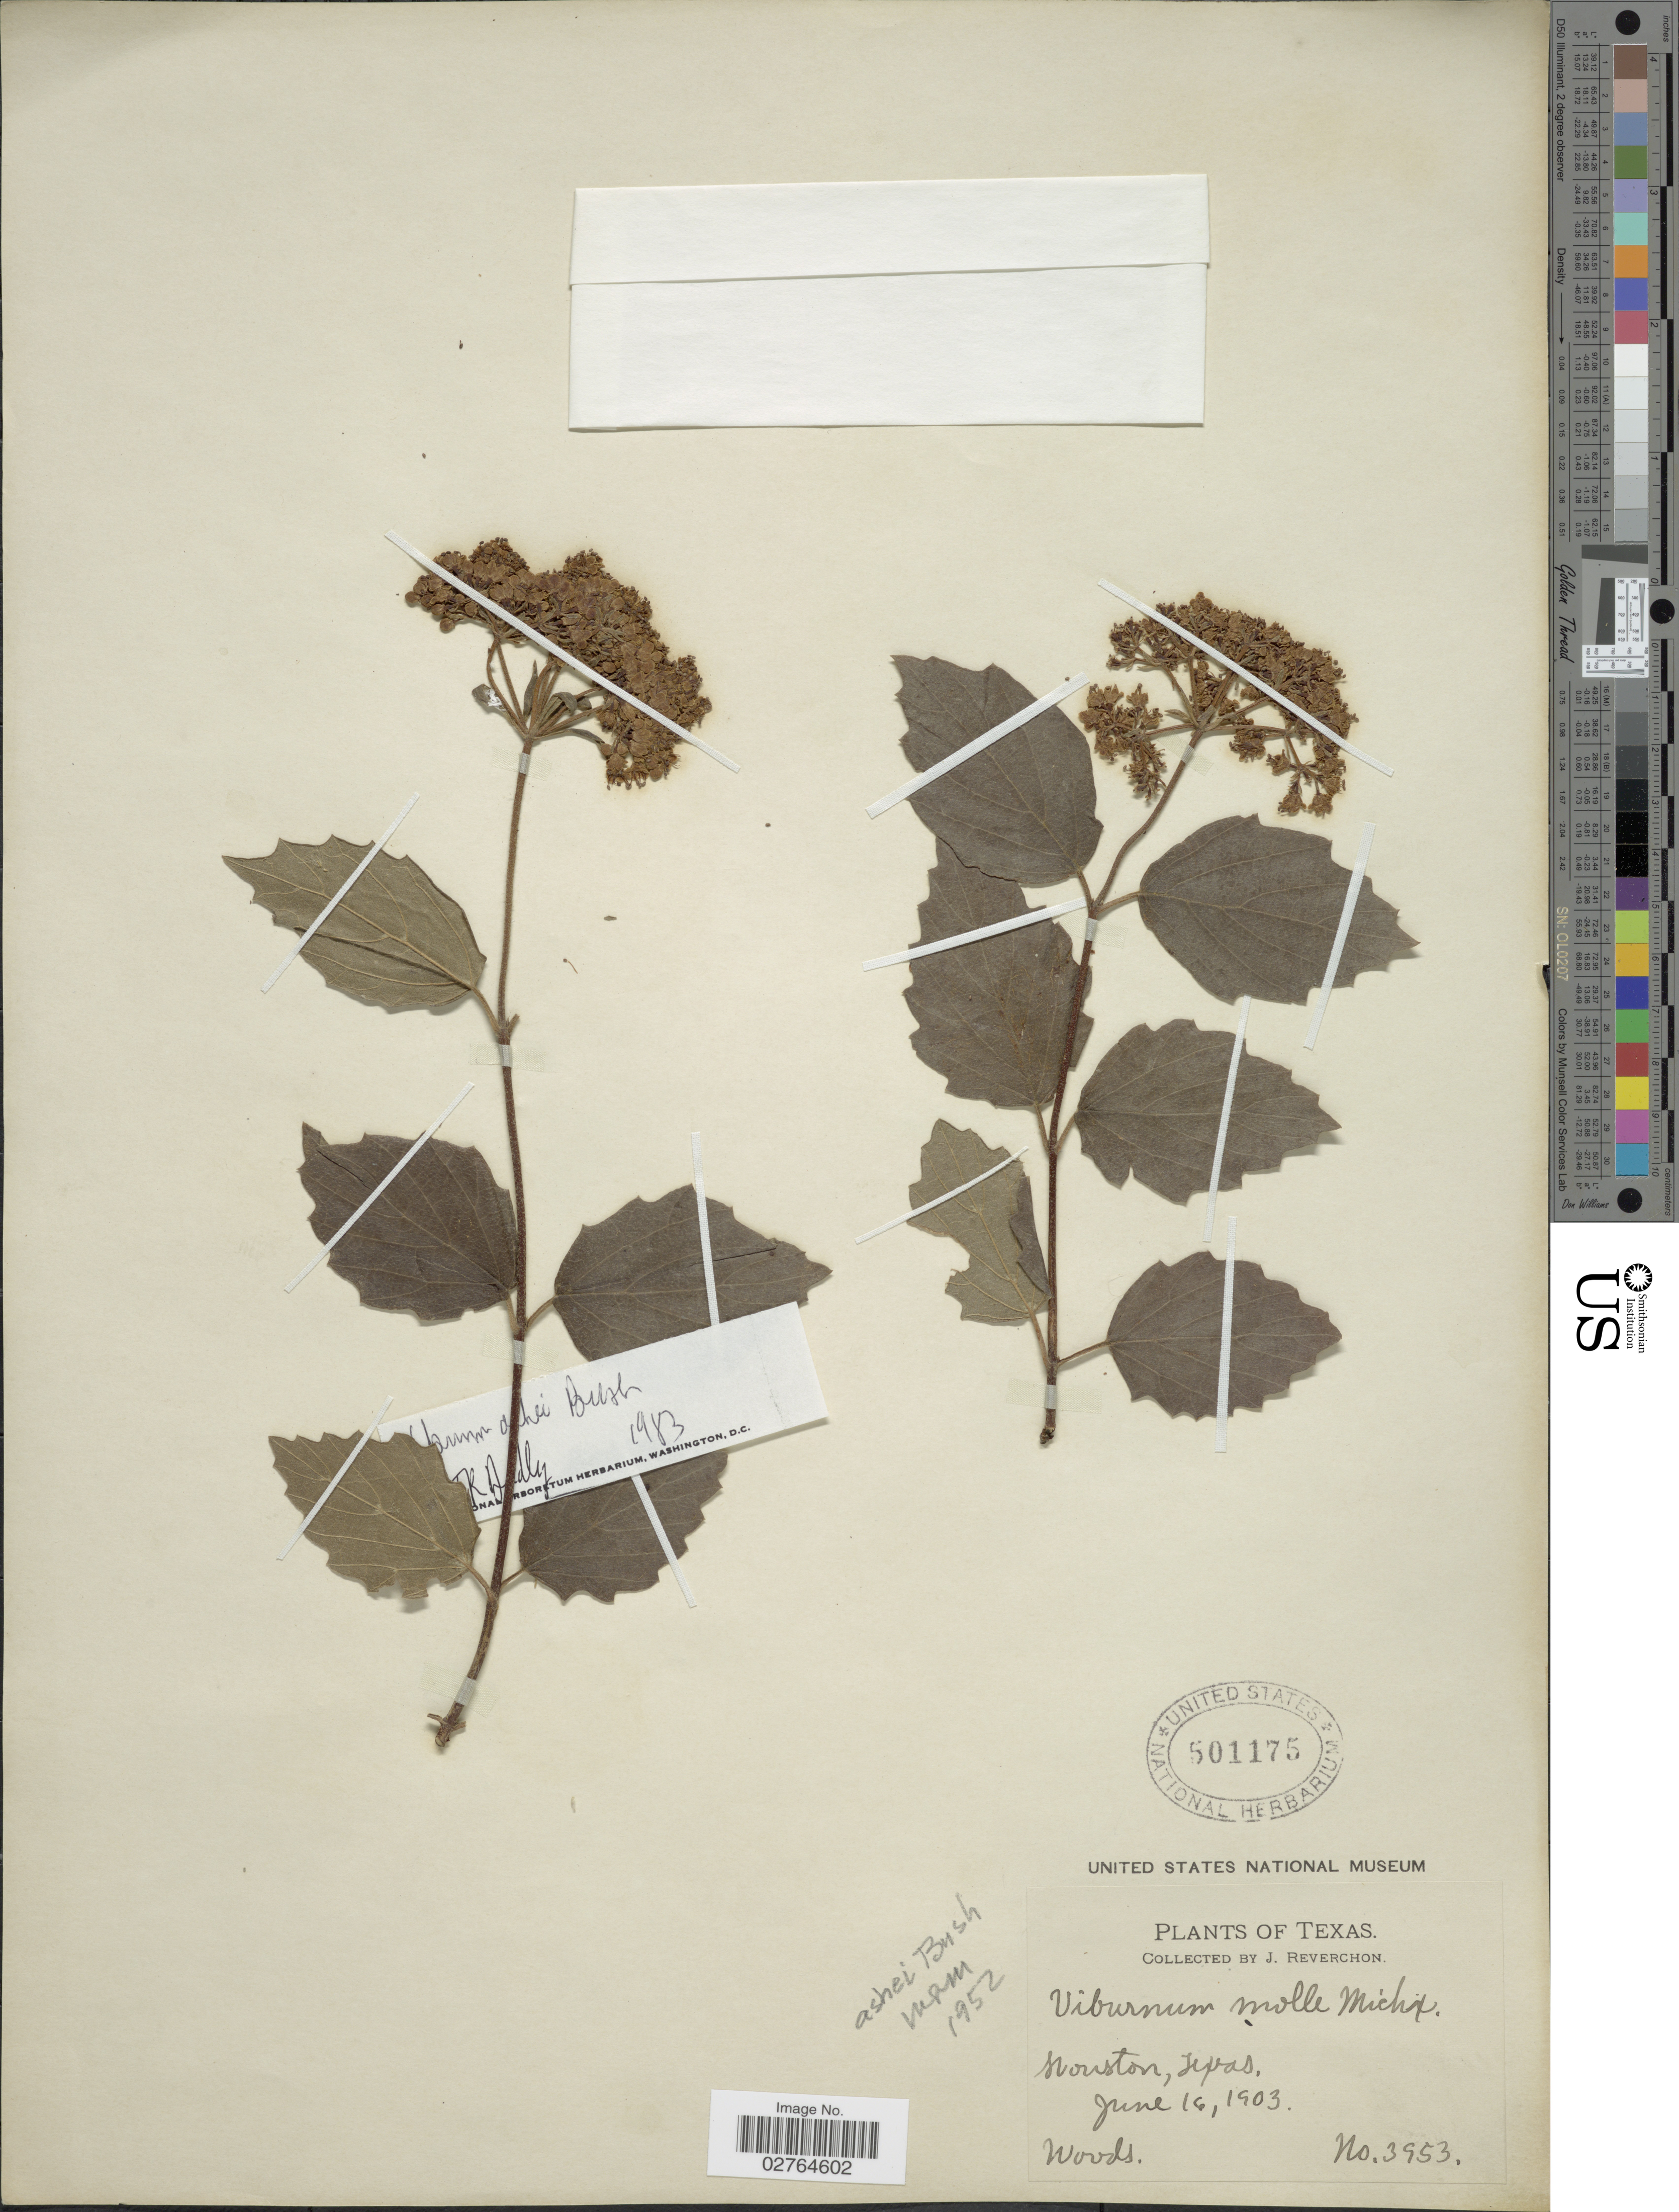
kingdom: Plantae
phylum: Tracheophyta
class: Magnoliopsida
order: Dipsacales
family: Viburnaceae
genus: Viburnum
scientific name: Viburnum scabrellum var. ashei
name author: (Bush) McAtee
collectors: J. Reverchon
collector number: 3953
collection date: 1903-06-14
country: United States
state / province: Texas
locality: Houston.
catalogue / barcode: US 501175